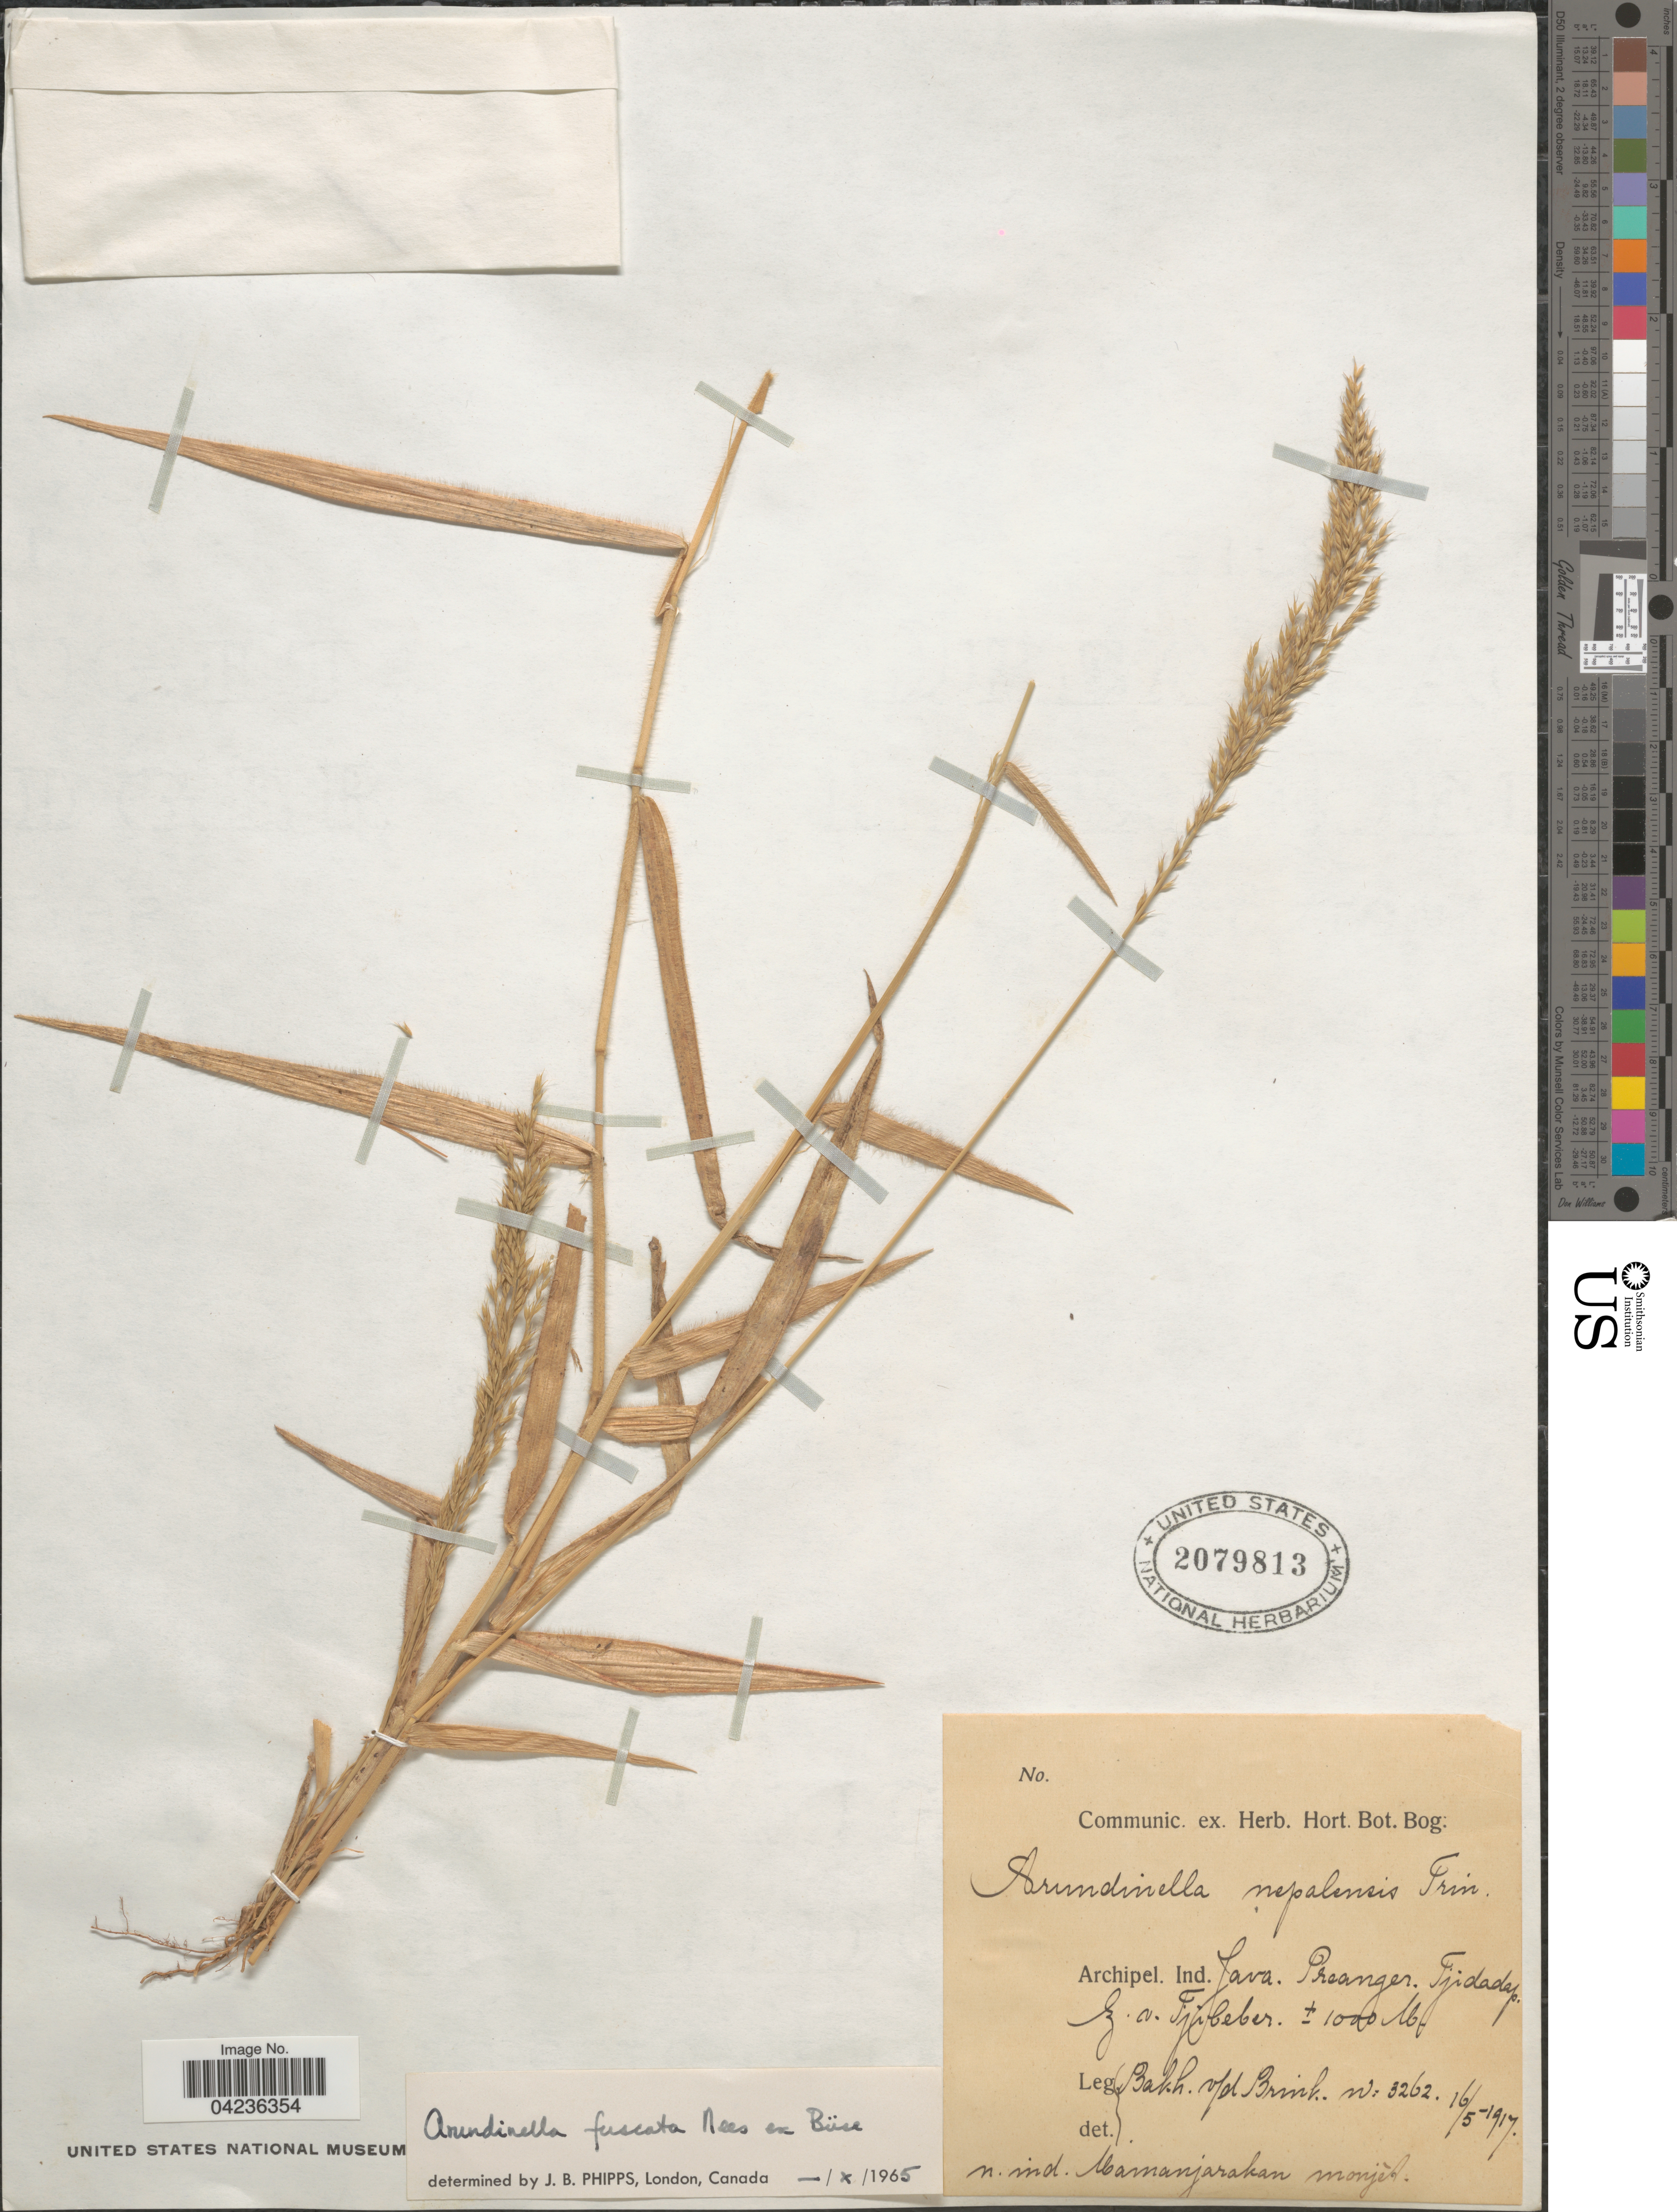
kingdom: Plantae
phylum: Tracheophyta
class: Liliopsida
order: Poales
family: Poaceae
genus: Arundinella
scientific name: Arundinella fuscata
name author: Steud.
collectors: R. C. Bakhuizen van den Brink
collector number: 3262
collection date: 1917-05-16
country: Indonesia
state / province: Java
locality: Archipel. Ind. Java. Preanger. Tjidadep Z. v. Tjibeber.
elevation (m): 1000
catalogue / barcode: US 2079813